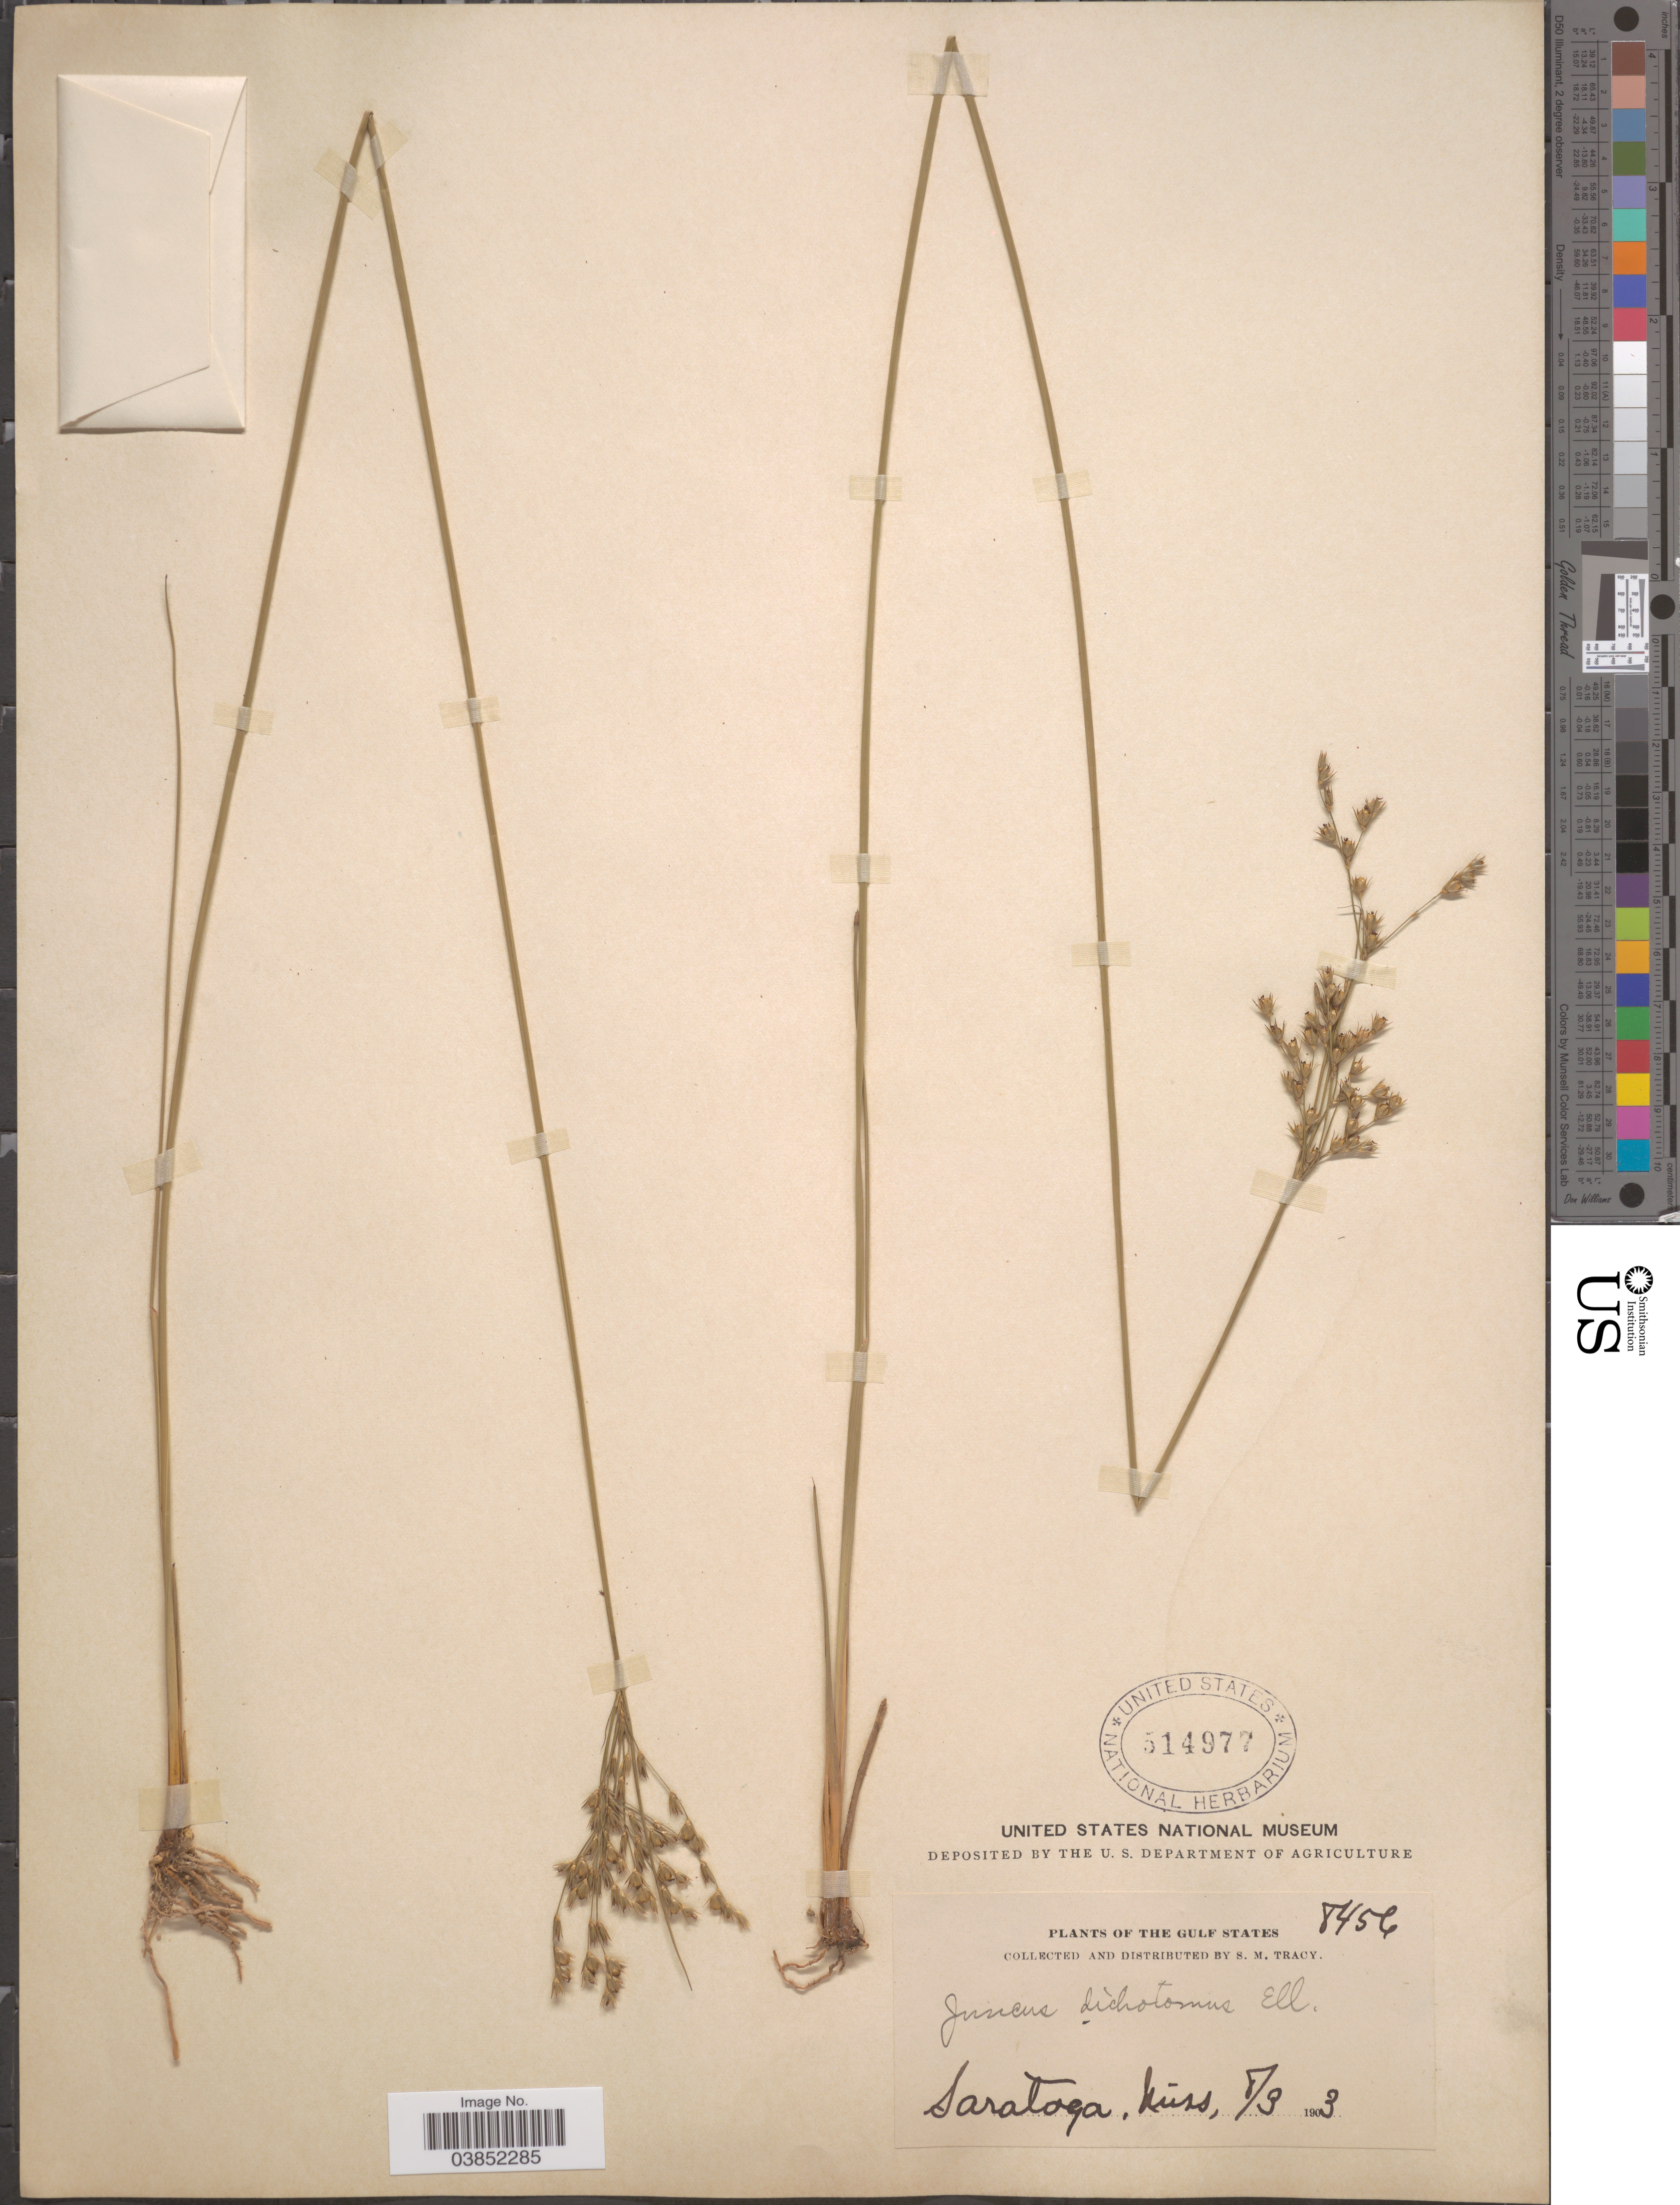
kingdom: Plantae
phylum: Tracheophyta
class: Liliopsida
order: Poales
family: Juncaceae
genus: Juncus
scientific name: Juncus dichotomus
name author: Elliott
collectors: S. M. Tracy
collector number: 8456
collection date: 1903-08-03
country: United States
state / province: Mississippi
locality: Gulf States. Saratoga.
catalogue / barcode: US 514977